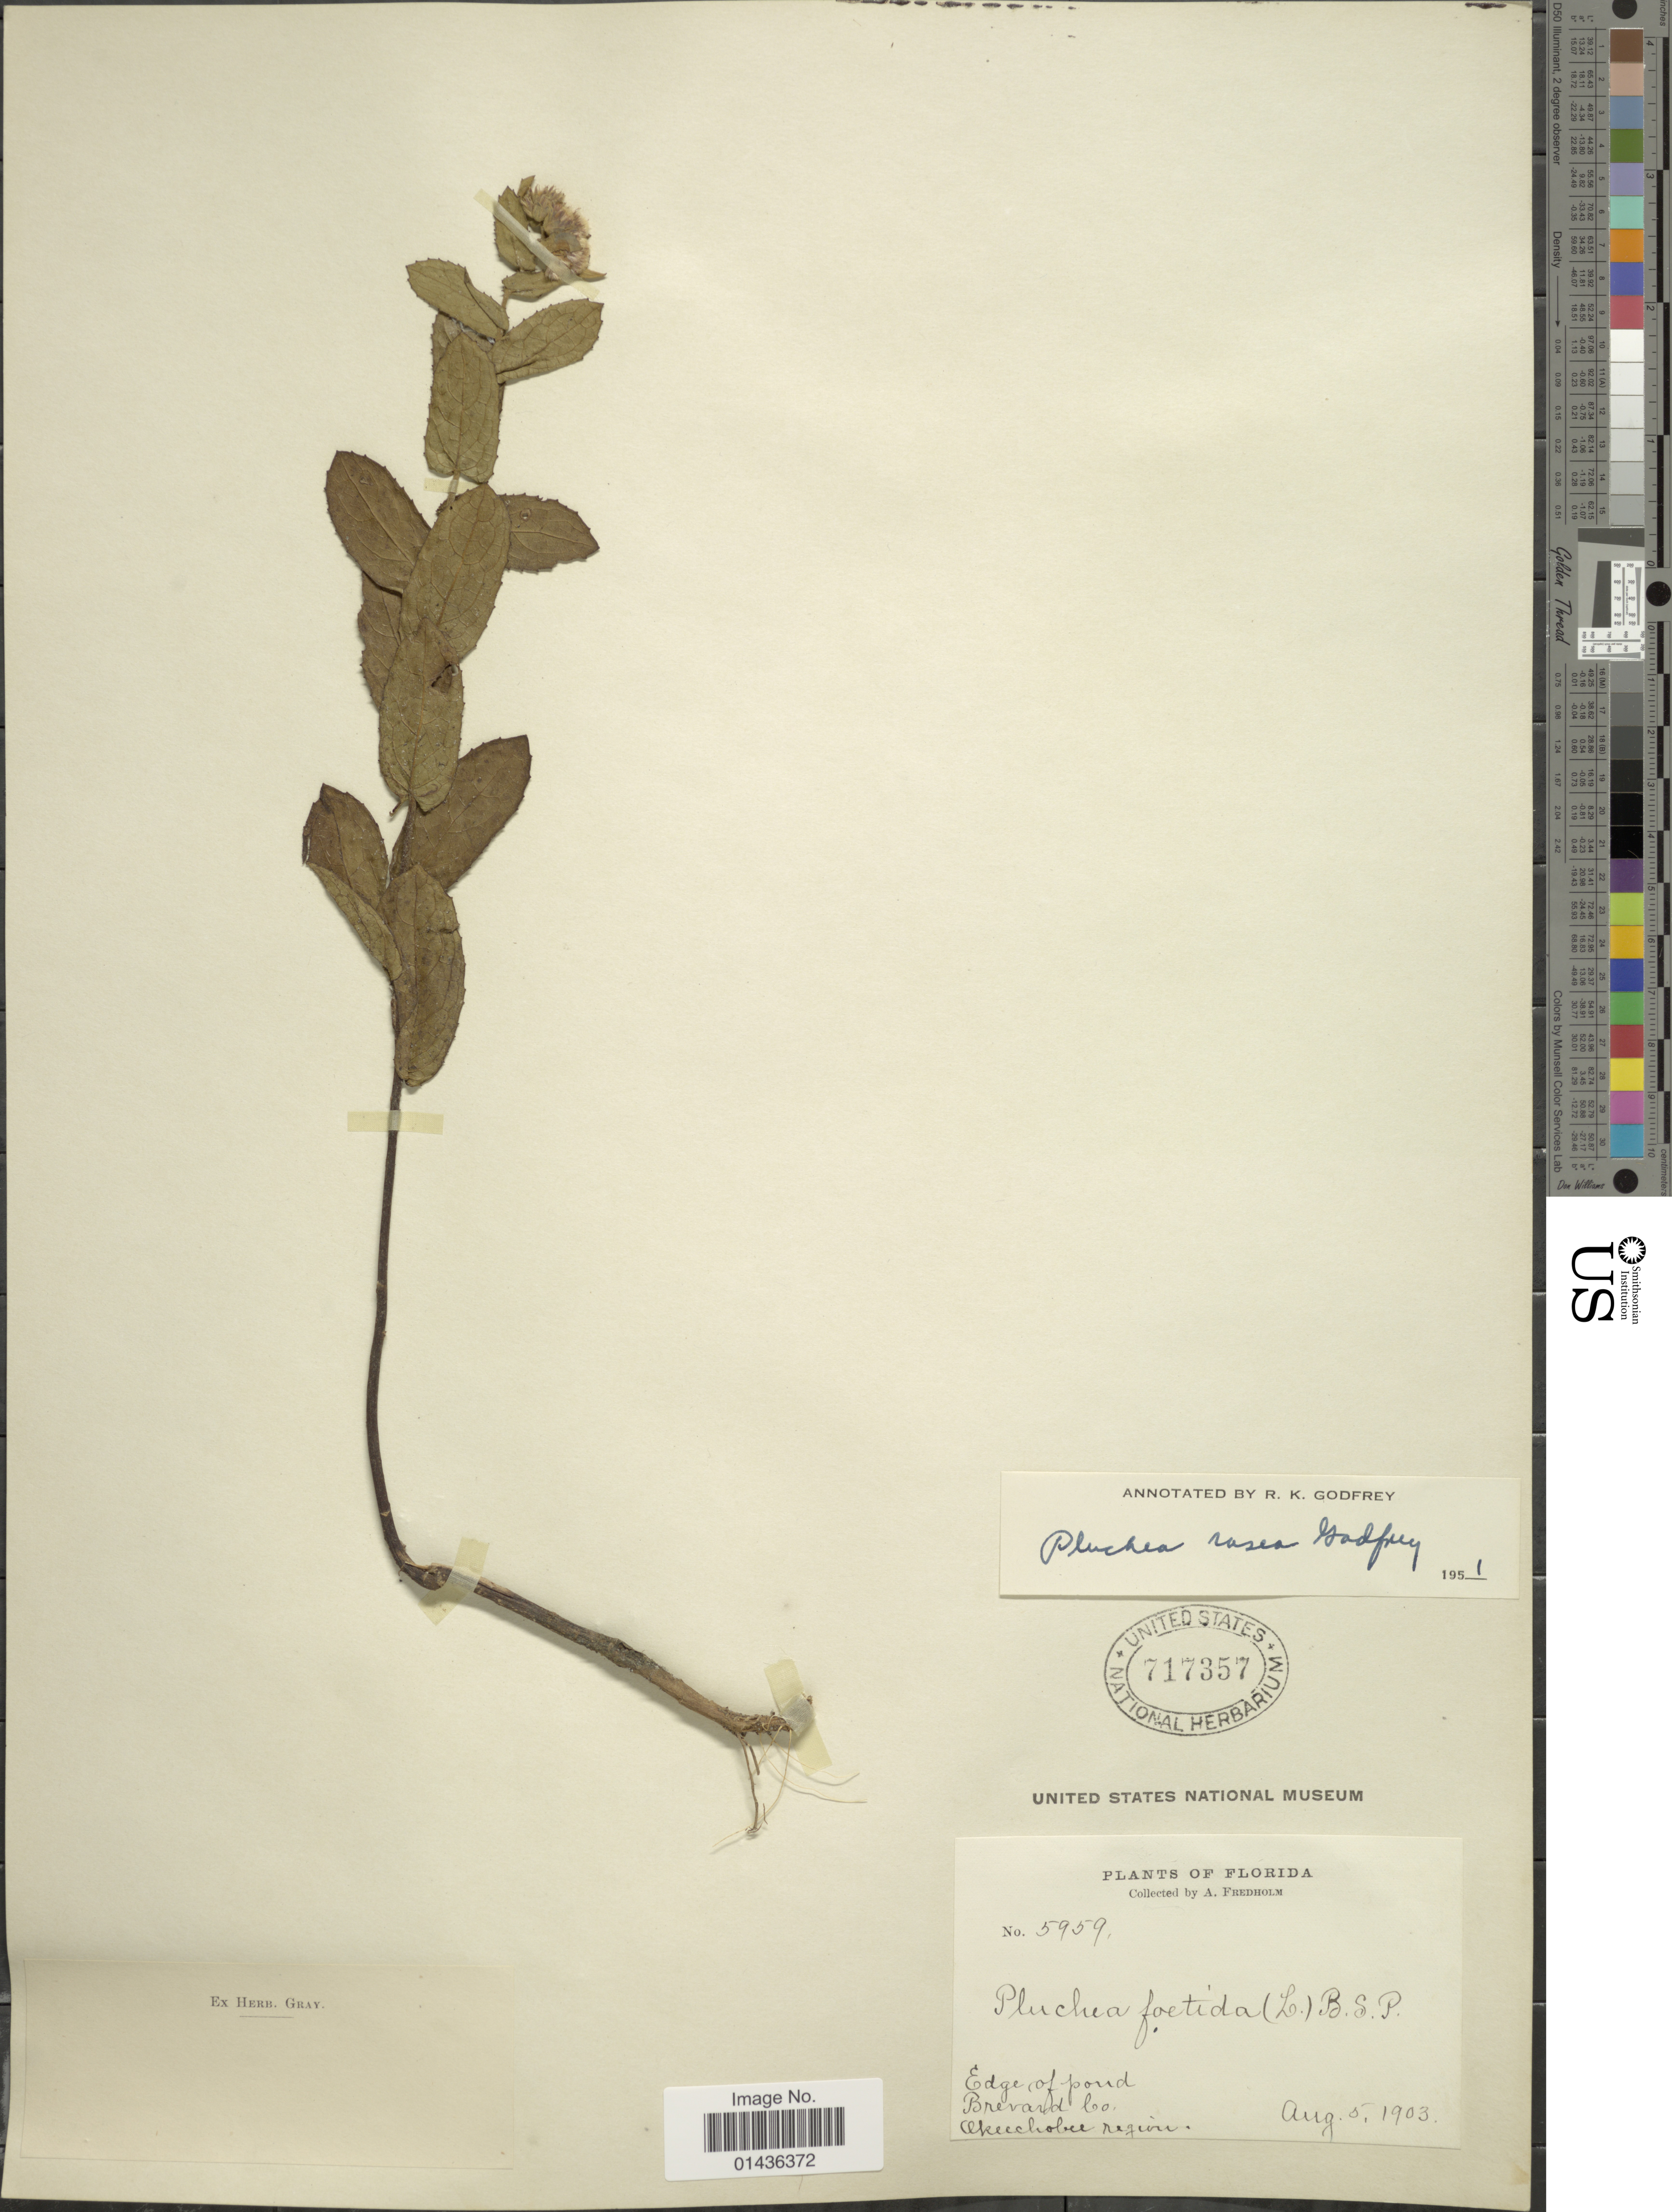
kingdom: Plantae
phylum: Tracheophyta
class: Magnoliopsida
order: Asterales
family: Asteraceae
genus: Pluchea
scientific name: Pluchea rosea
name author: R.K. Godfrey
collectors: A. Fredholm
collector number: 5959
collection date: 1903-08-05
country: United States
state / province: Florida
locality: Brevard Co., Okeechobee region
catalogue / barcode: US 717357